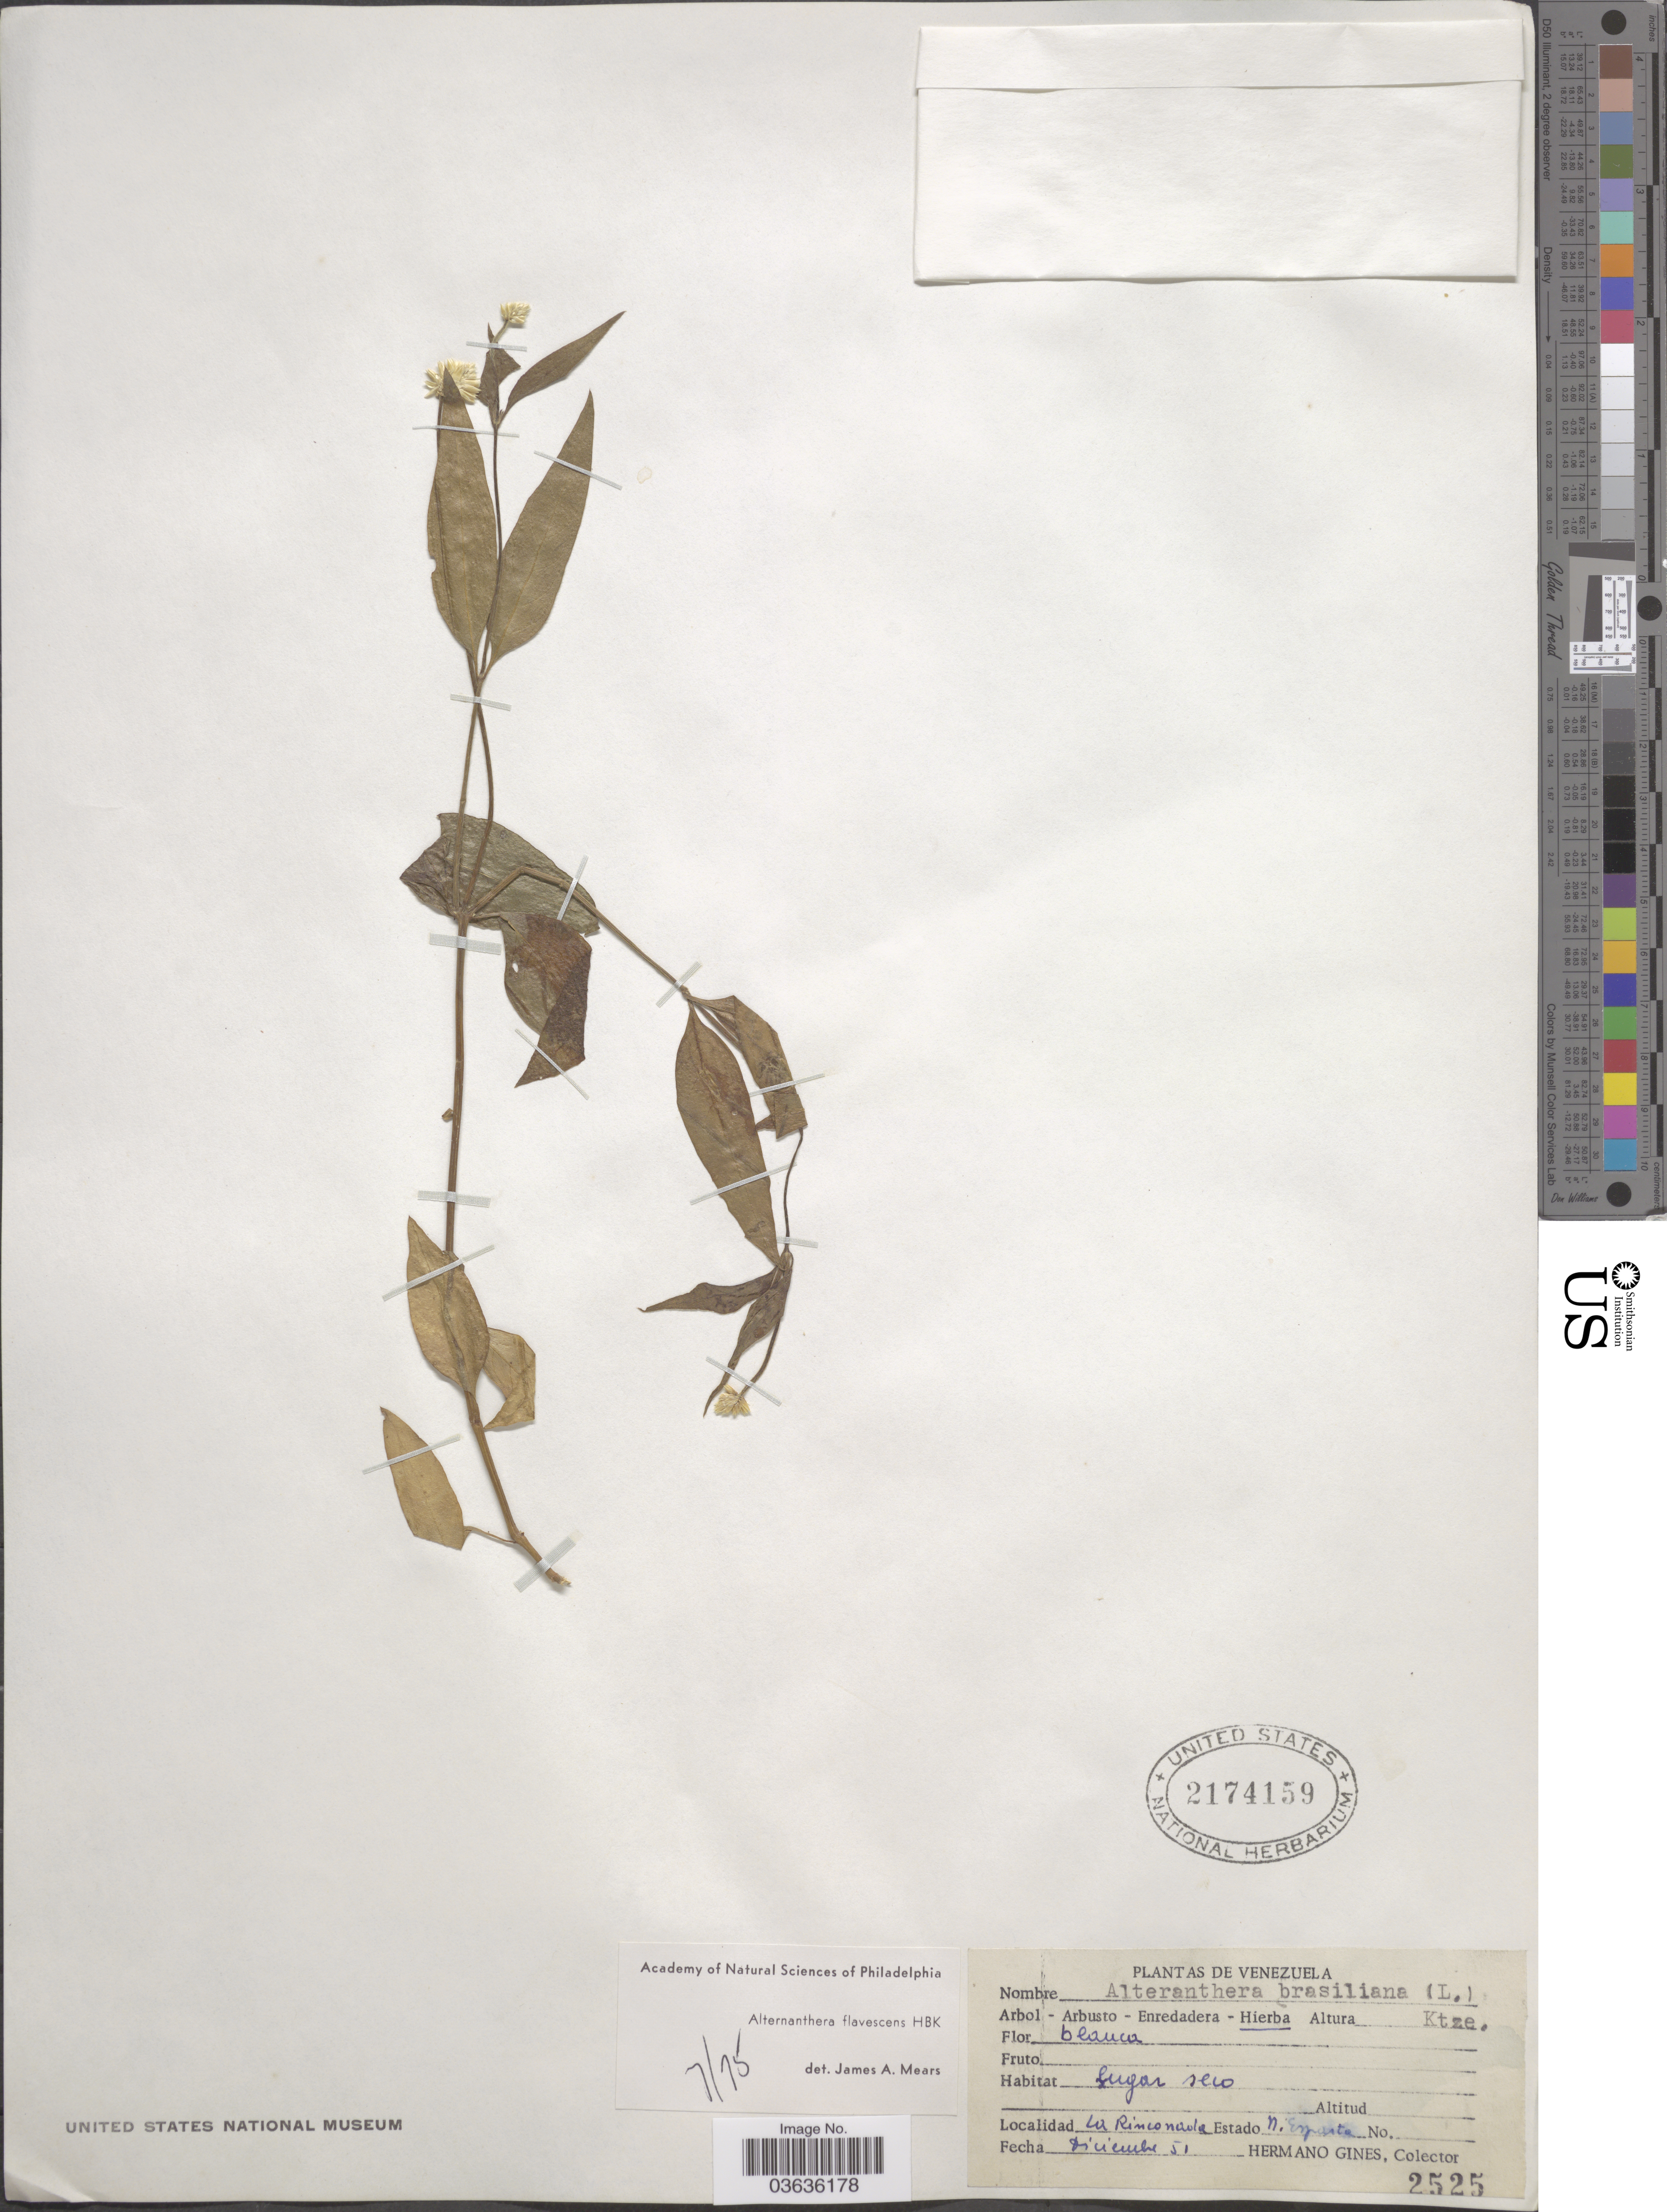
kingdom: Plantae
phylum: Tracheophyta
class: Magnoliopsida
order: Caryophyllales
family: Amaranthaceae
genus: Alternanthera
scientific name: Alternanthera flavescens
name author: Kunth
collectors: Bro. Gines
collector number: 2525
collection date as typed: Transcribed d/m/y: /12/51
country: Venezuela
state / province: Nueva Esparta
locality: Lugar seco, La Rinconada.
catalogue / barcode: US 2174159